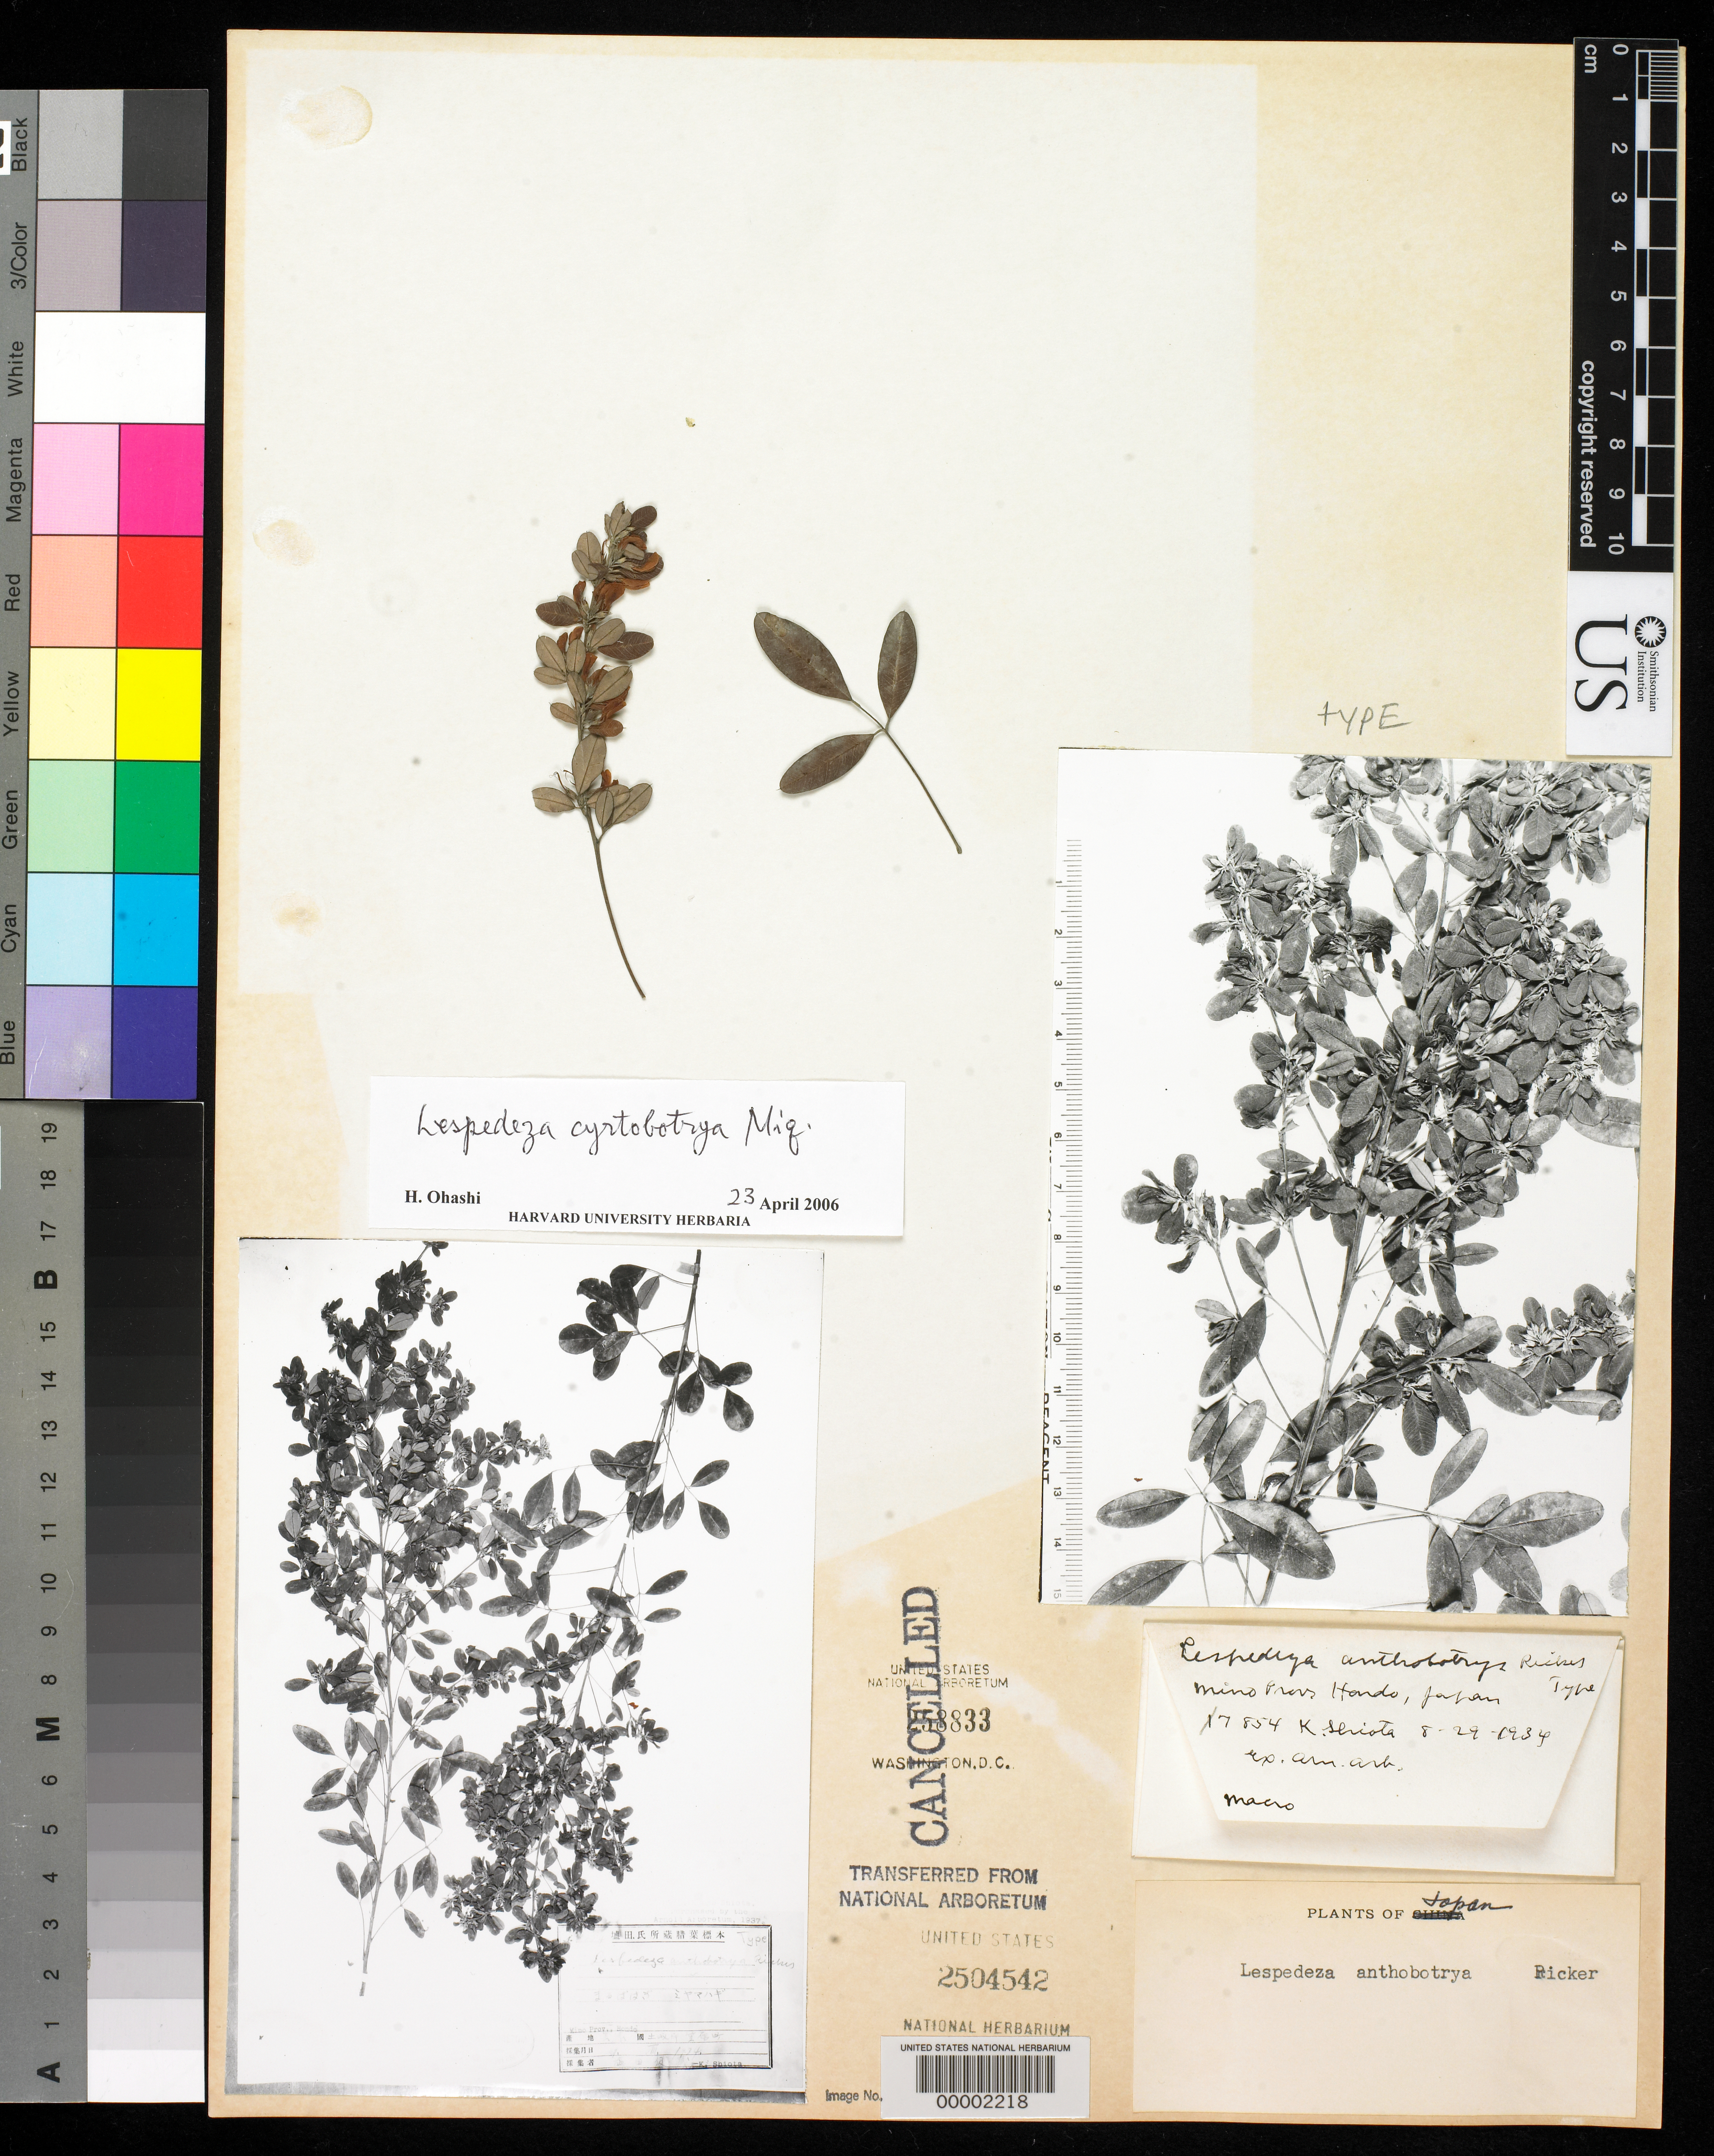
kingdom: Plantae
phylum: Tracheophyta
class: Magnoliopsida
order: Fabales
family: Fabaceae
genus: Lespedeza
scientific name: Lespedeza anthobotrya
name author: Ricker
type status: Type Fragment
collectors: K. Shiota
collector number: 7854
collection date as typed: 29 Aug 1934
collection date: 1934-08-29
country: Japan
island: Honshu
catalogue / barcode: US 2504542